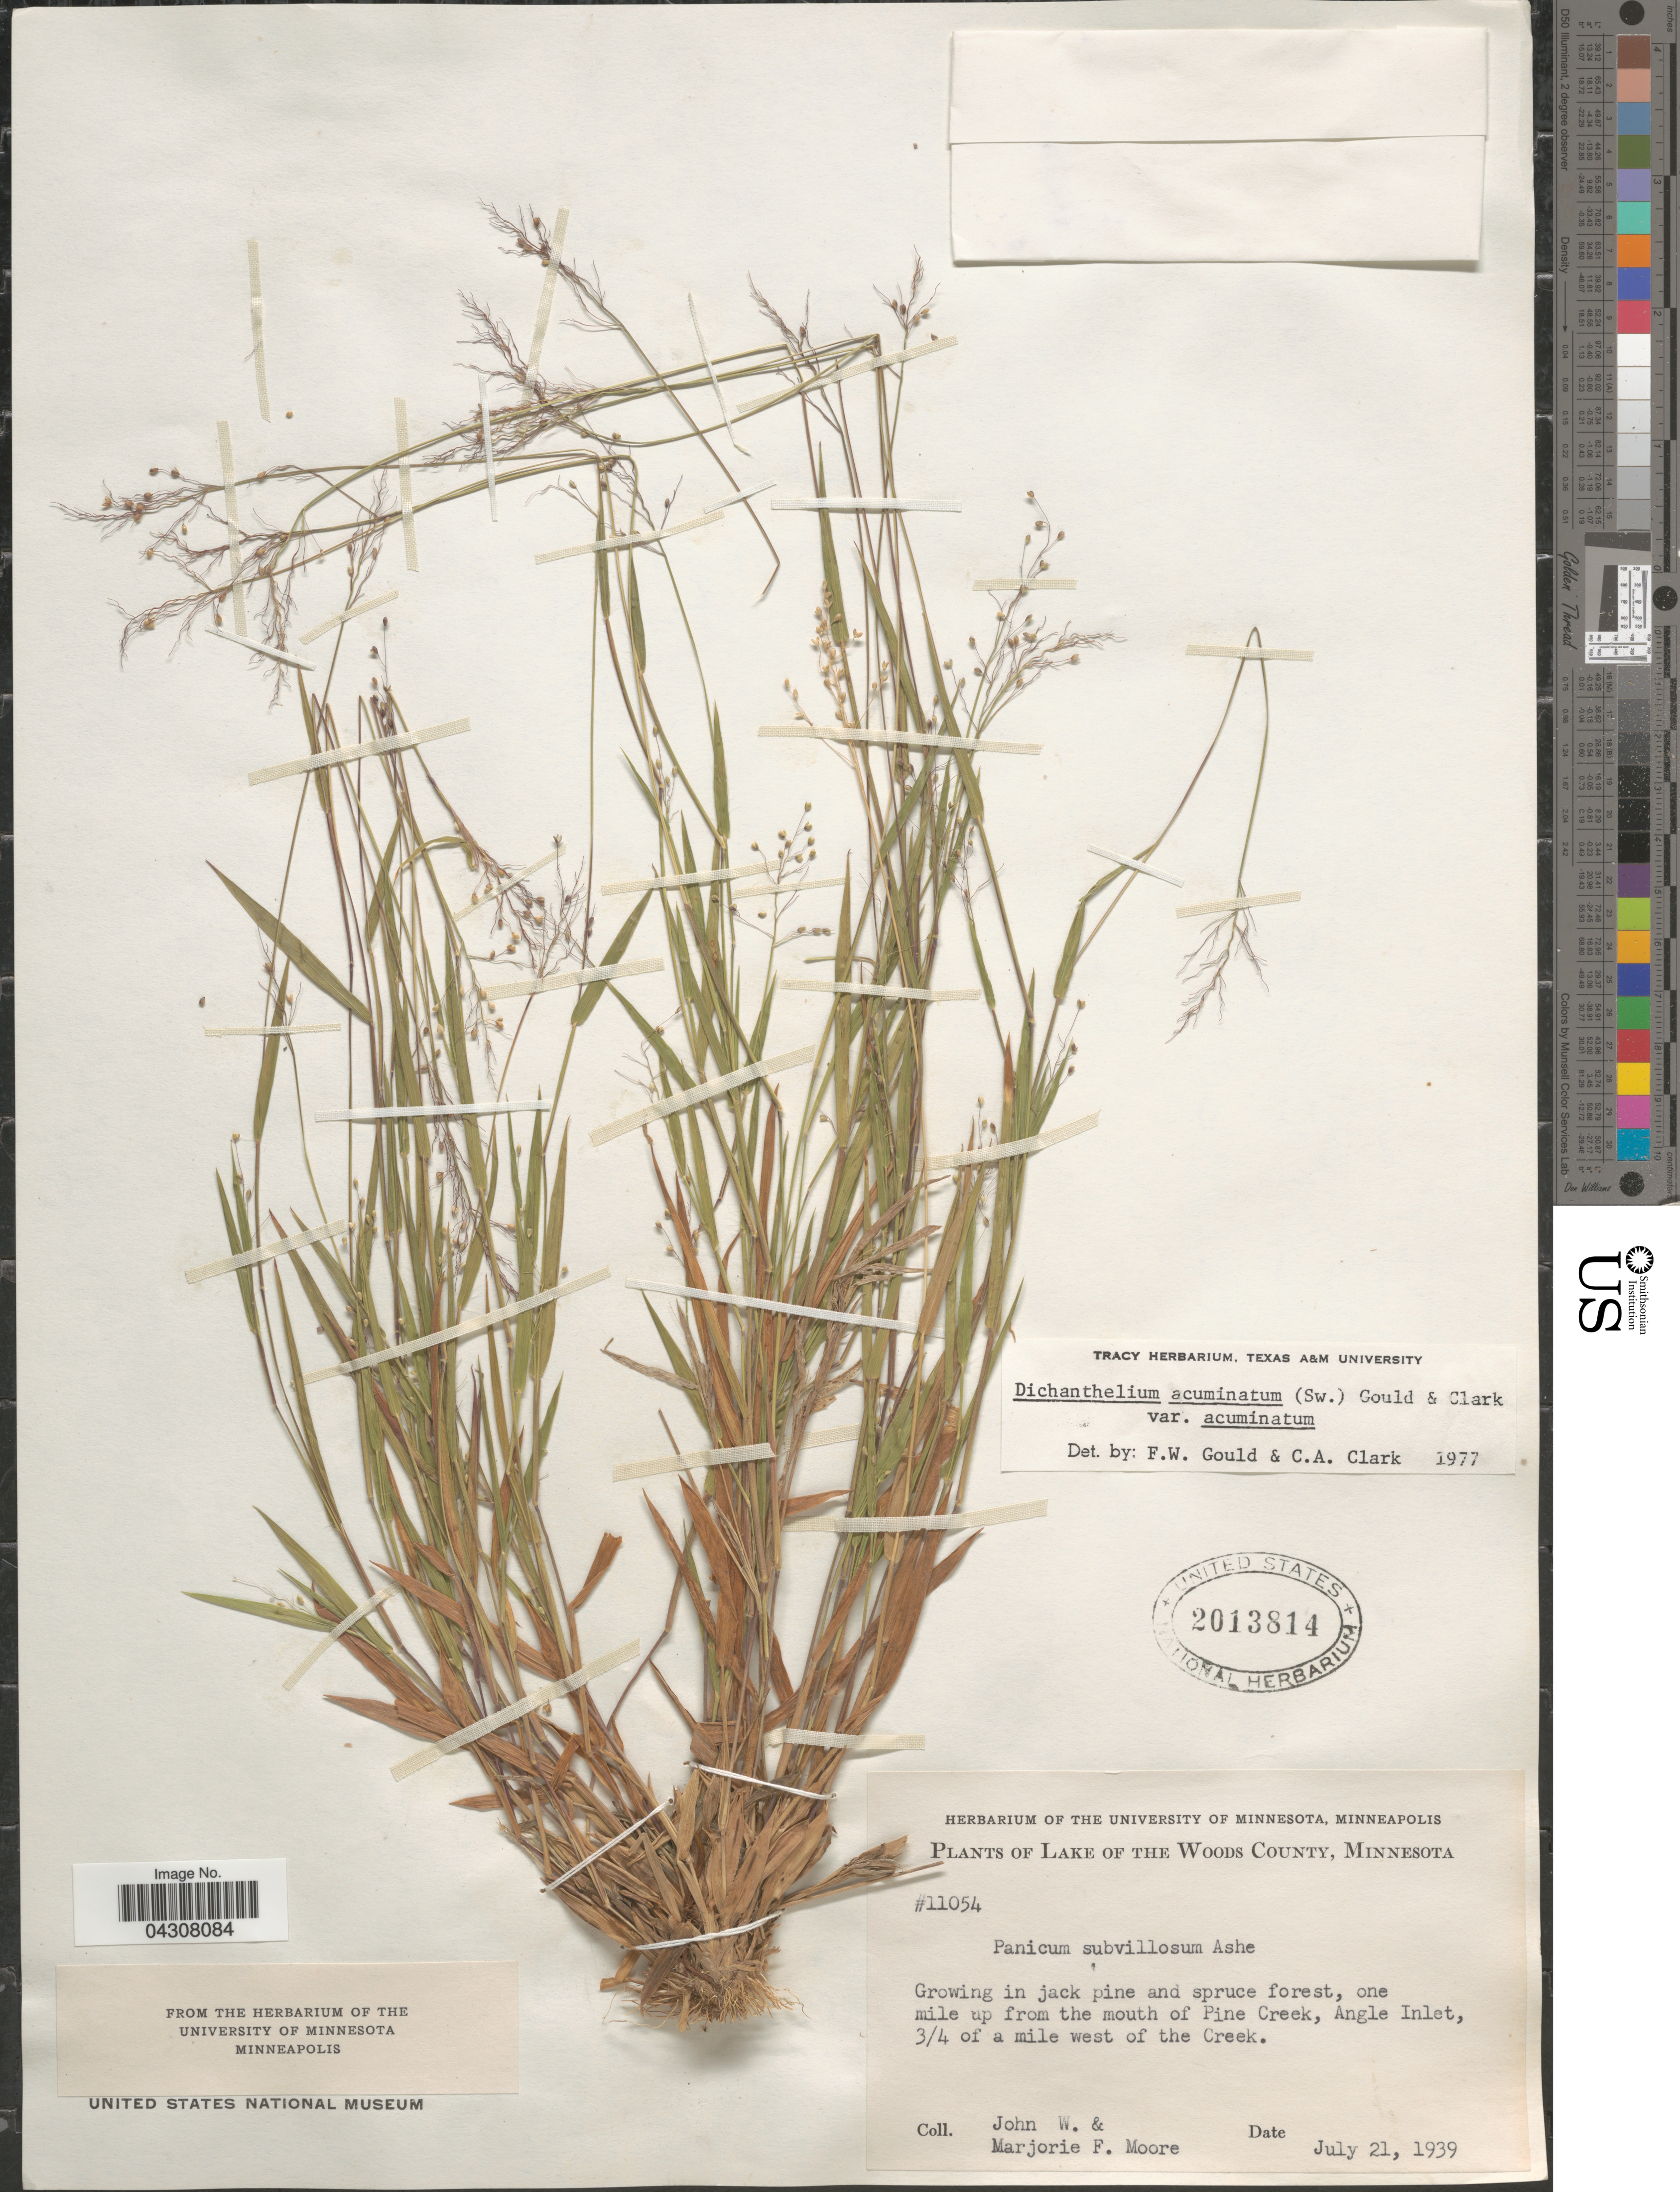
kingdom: Plantae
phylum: Tracheophyta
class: Liliopsida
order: Poales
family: Poaceae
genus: Dichanthelium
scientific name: Dichanthelium acuminatum var. acuminatum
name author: (Sw.) Gould & C.A. Clark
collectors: J. Moore & M. F. Moore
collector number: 11054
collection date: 1939-07-21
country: United States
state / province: Minnesota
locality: Lake of the Woods County. One mile up from the mouth of Pine Creek, Angle Inlet, ¾ of a mile west of the Creek.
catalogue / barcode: US 2013814